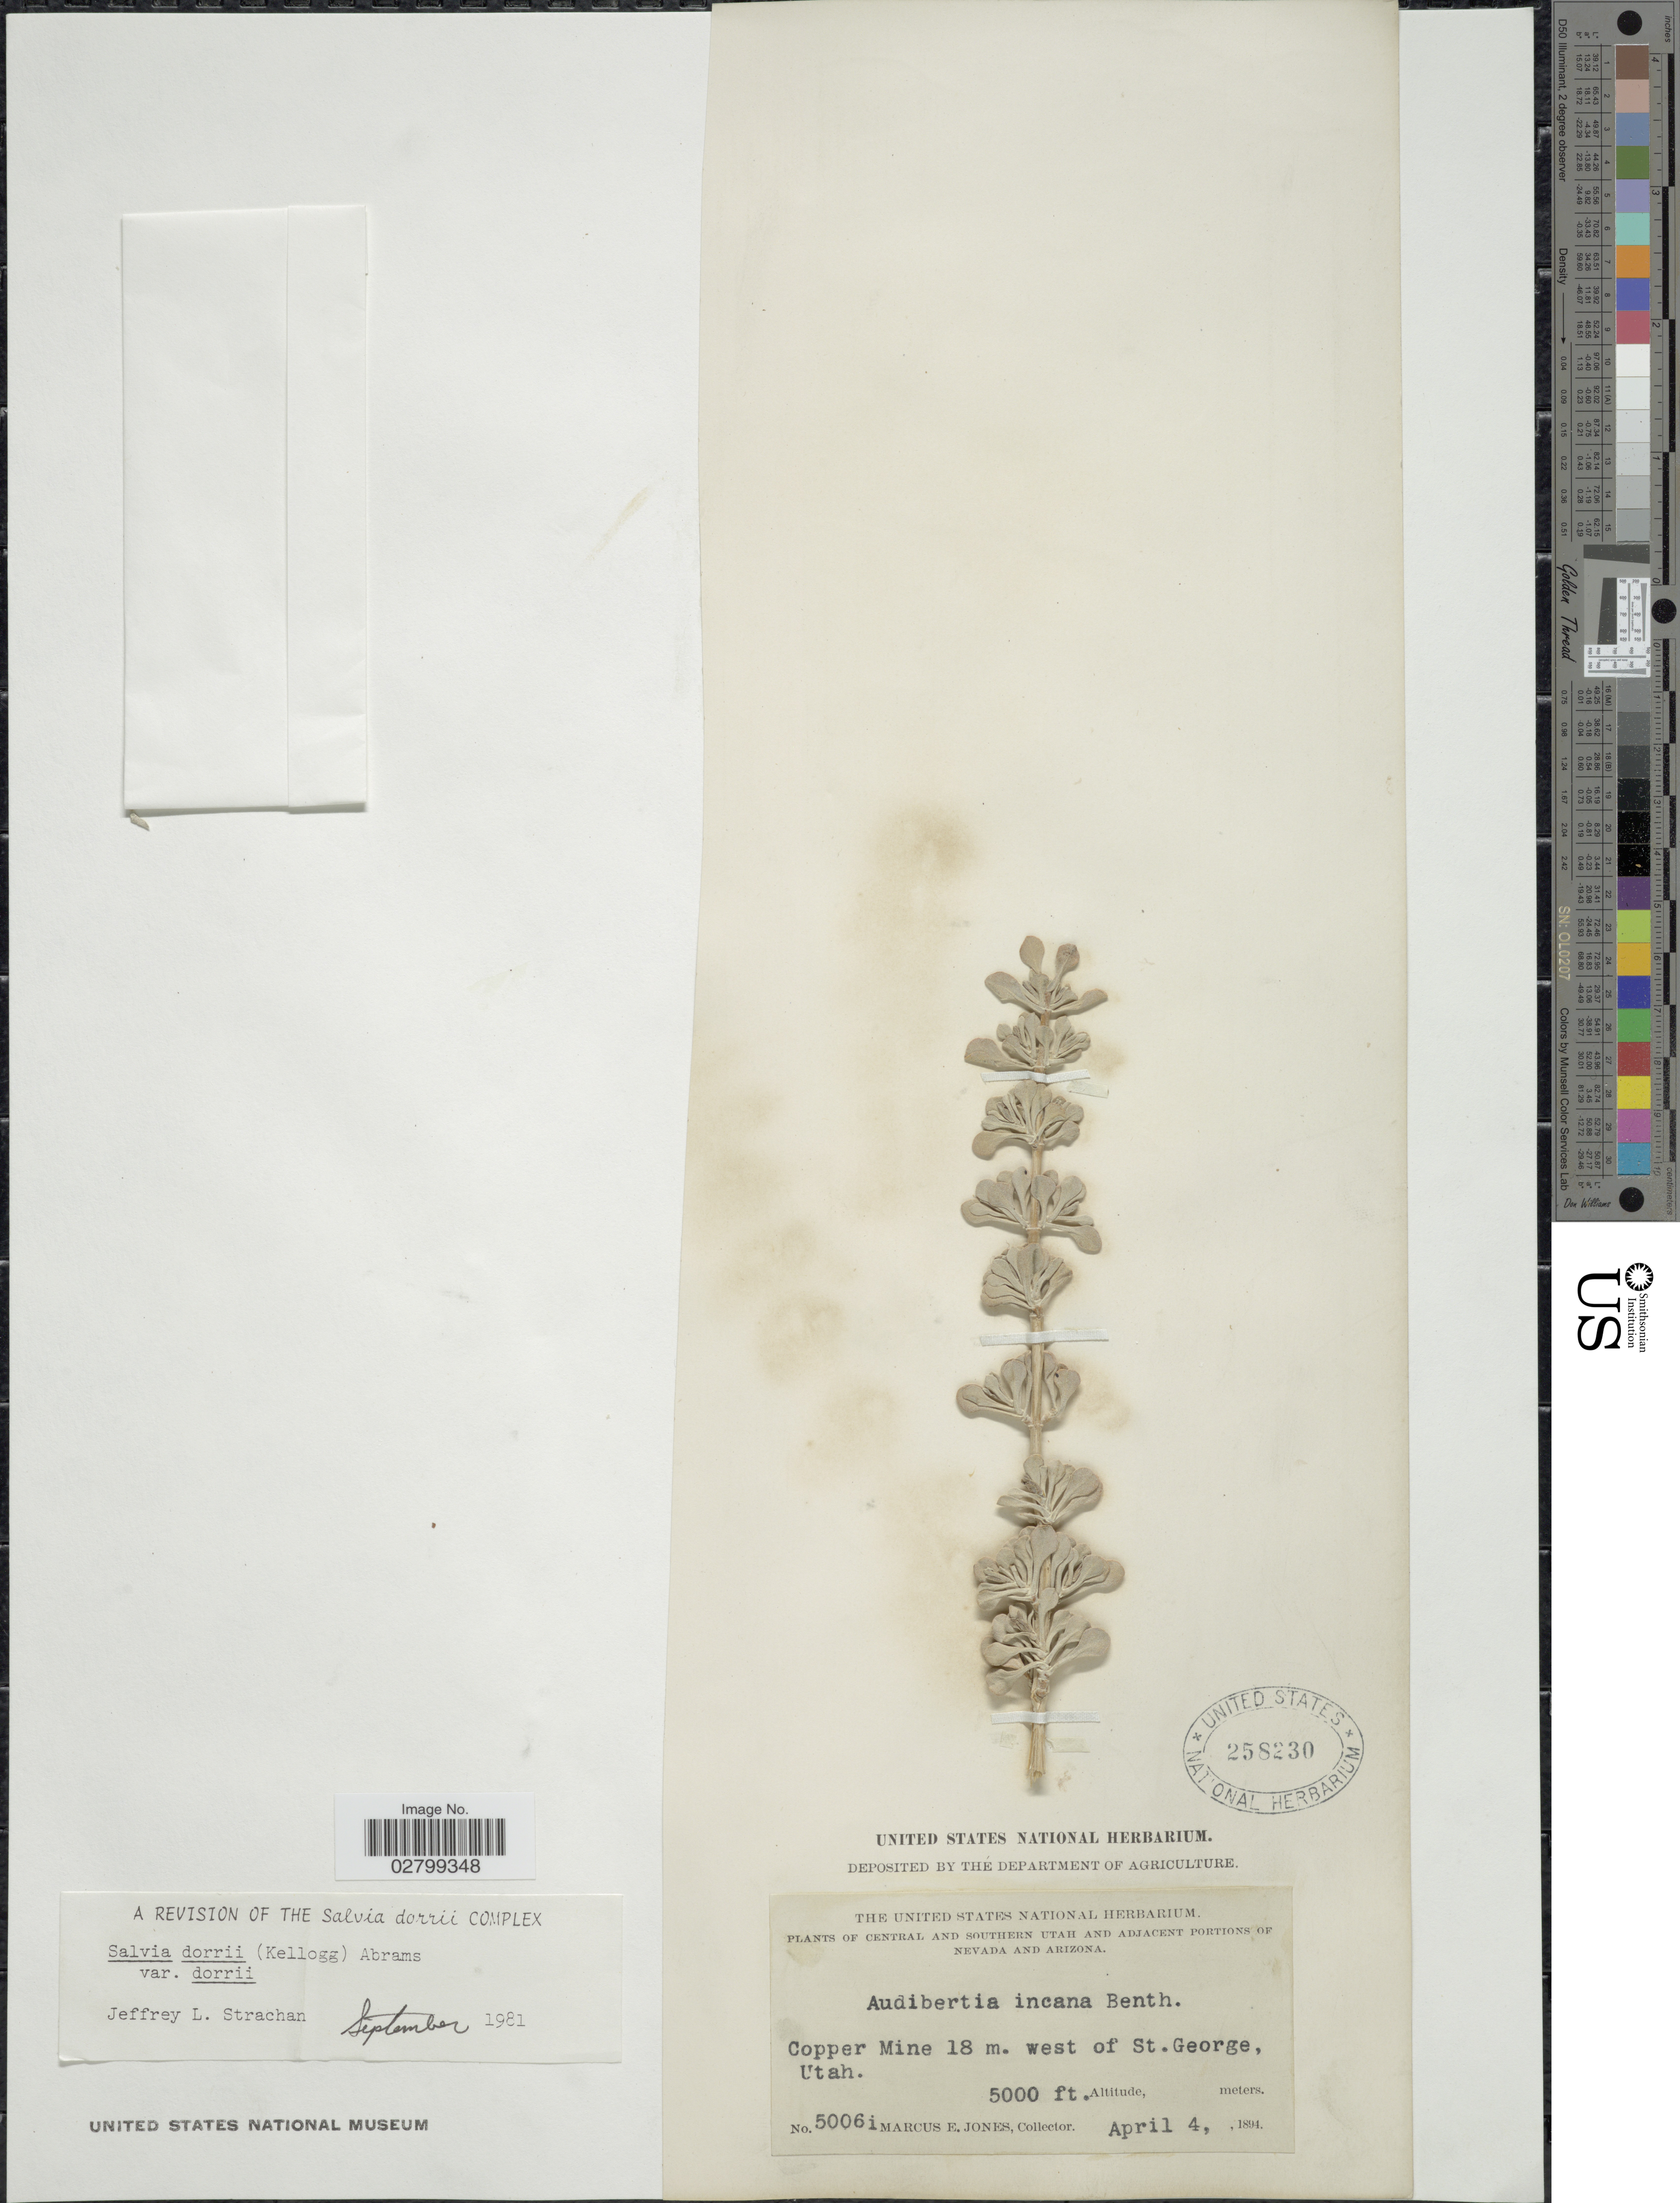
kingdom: Plantae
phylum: Tracheophyta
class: Magnoliopsida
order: Lamiales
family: Lamiaceae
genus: Salvia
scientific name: Salvia dorrii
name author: (Kellogg) Abrams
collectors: M. E. Jones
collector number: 5006i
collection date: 1894-04-04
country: United States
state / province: Utah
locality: Copper Mine 18 m. west of St. George.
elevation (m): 1524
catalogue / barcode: US 258230